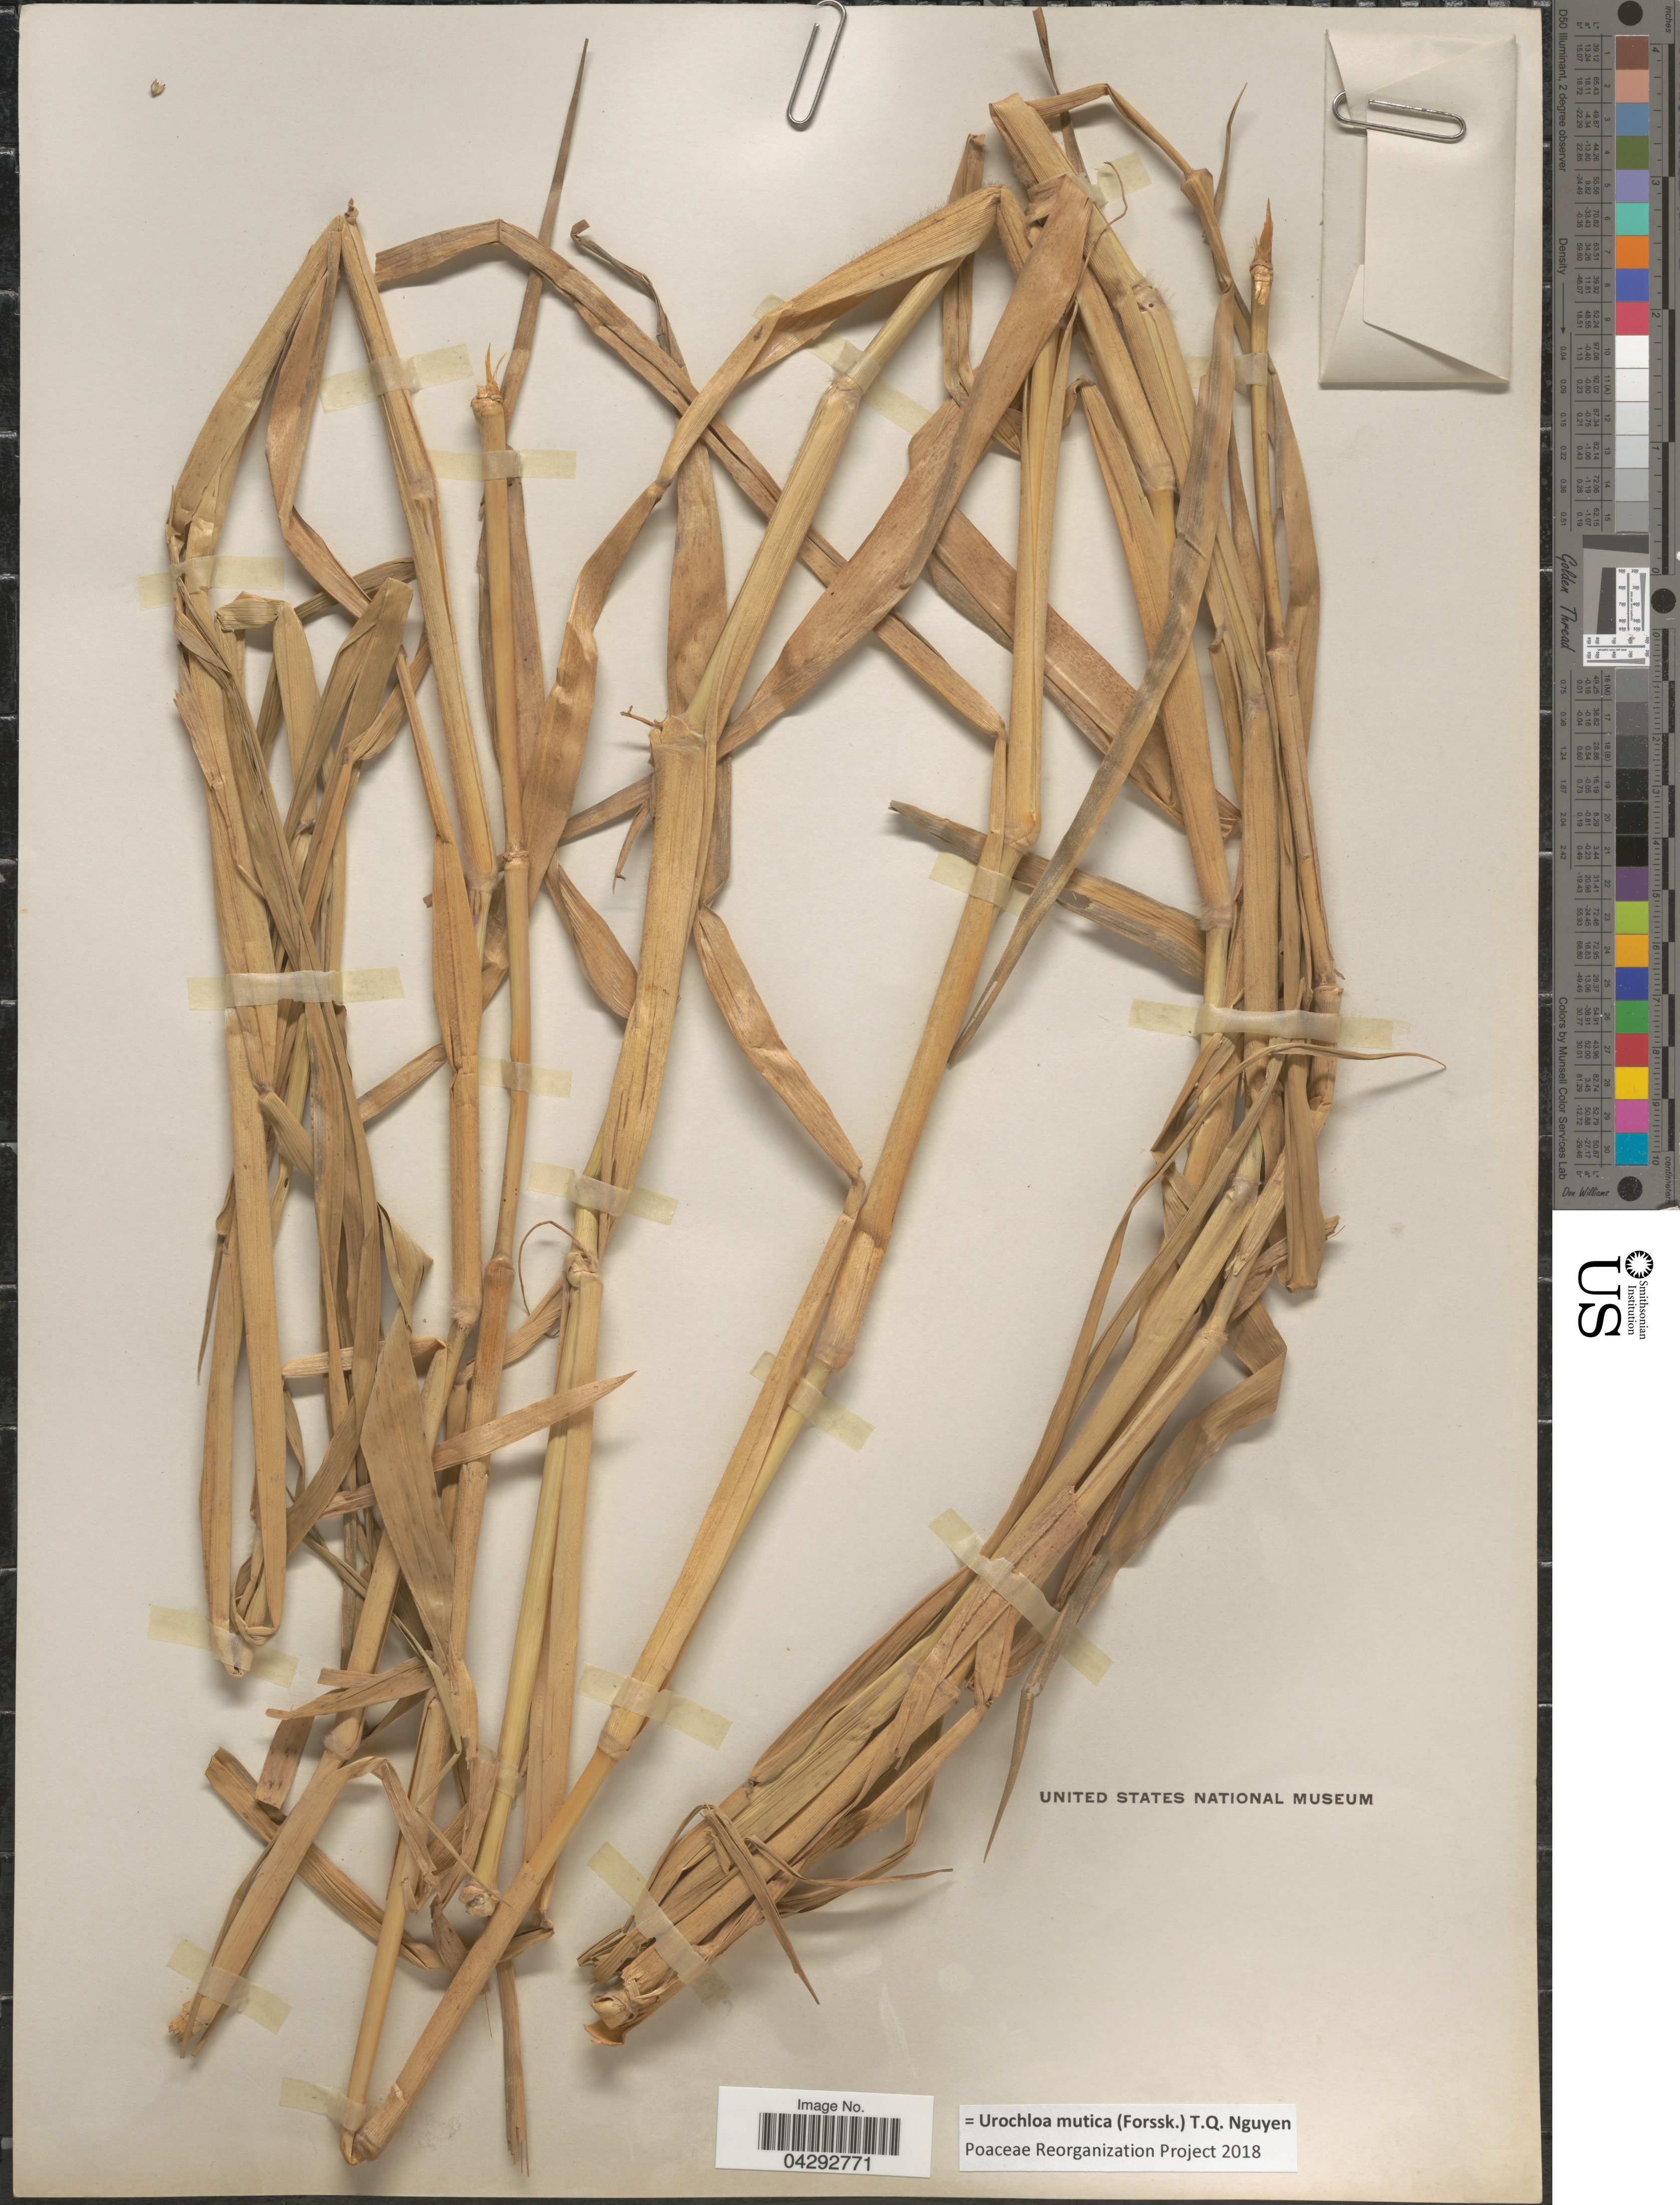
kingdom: Plantae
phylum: Tracheophyta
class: Liliopsida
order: Poales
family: Poaceae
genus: Urochloa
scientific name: Urochloa mutica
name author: (Forssk.) T.Q. Nguyen